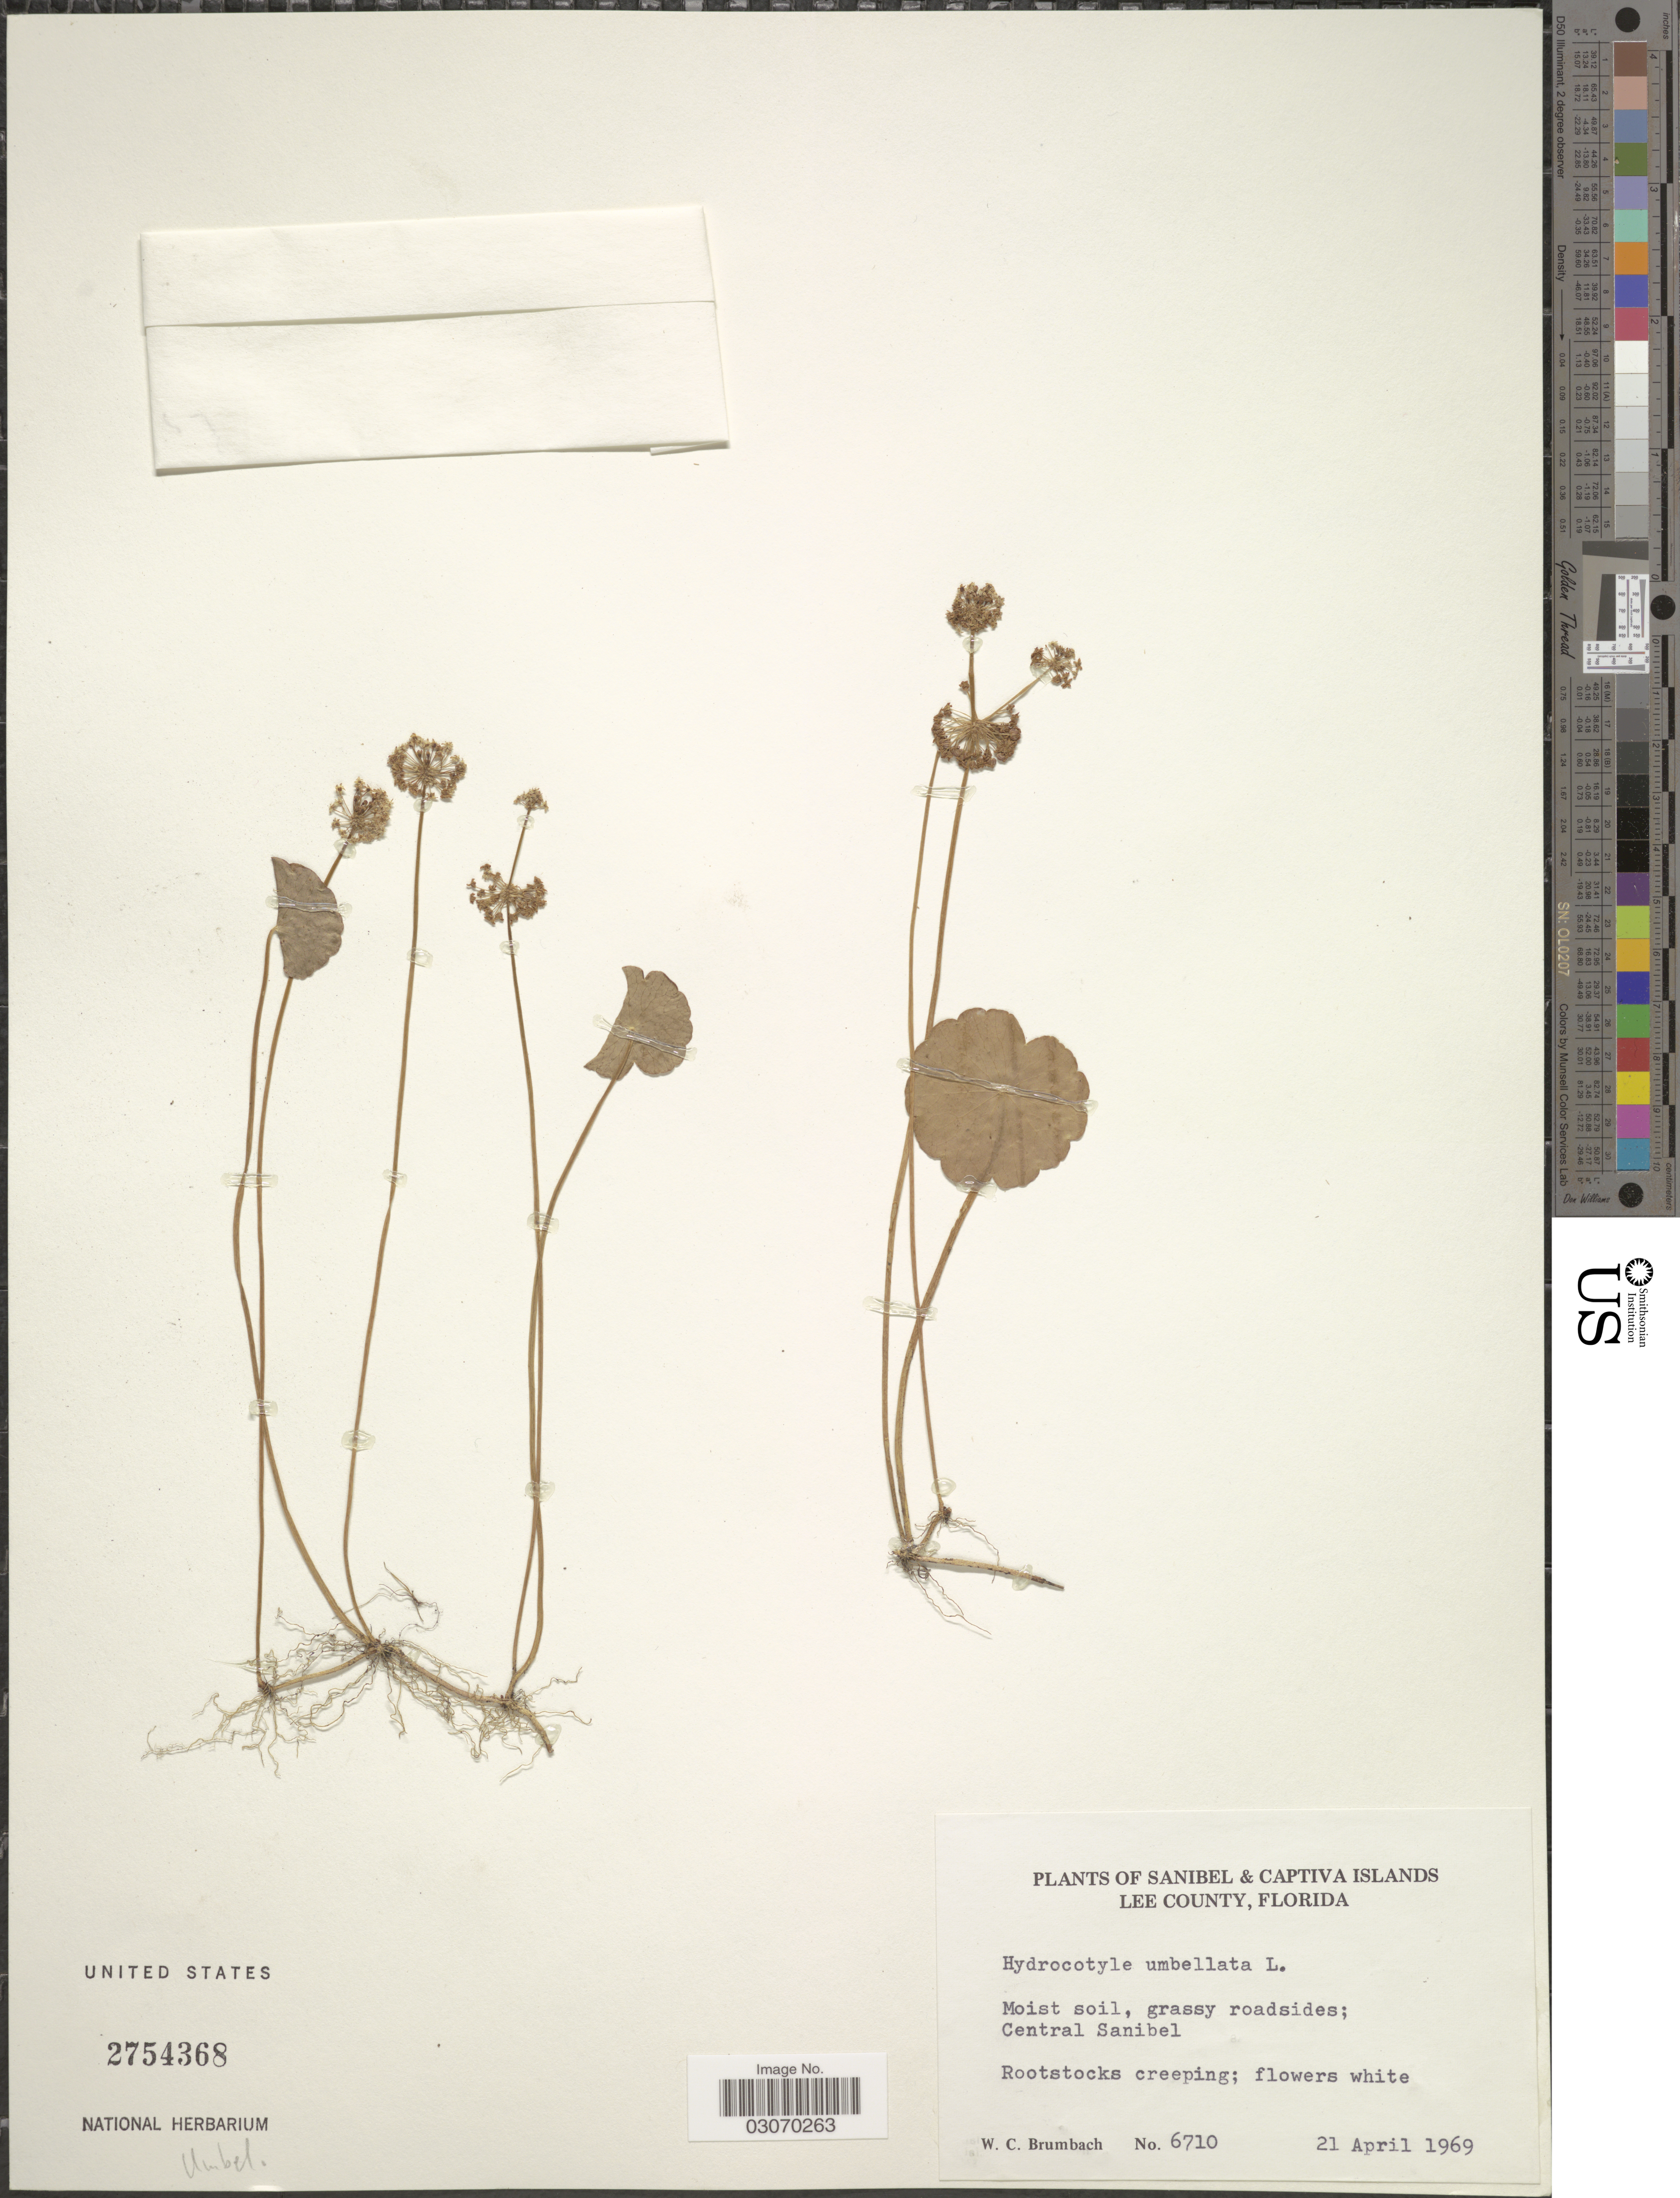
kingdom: Plantae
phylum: Tracheophyta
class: Magnoliopsida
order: Apiales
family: Araliaceae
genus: Hydrocotyle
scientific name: Hydrocotyle umbellata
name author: L.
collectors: W. C. Brumbach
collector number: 6710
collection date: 1969-04-21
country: United States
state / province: Florida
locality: Sanibel & Captiva Islands. Lee County. Central Sanibel.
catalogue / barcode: US 2754368